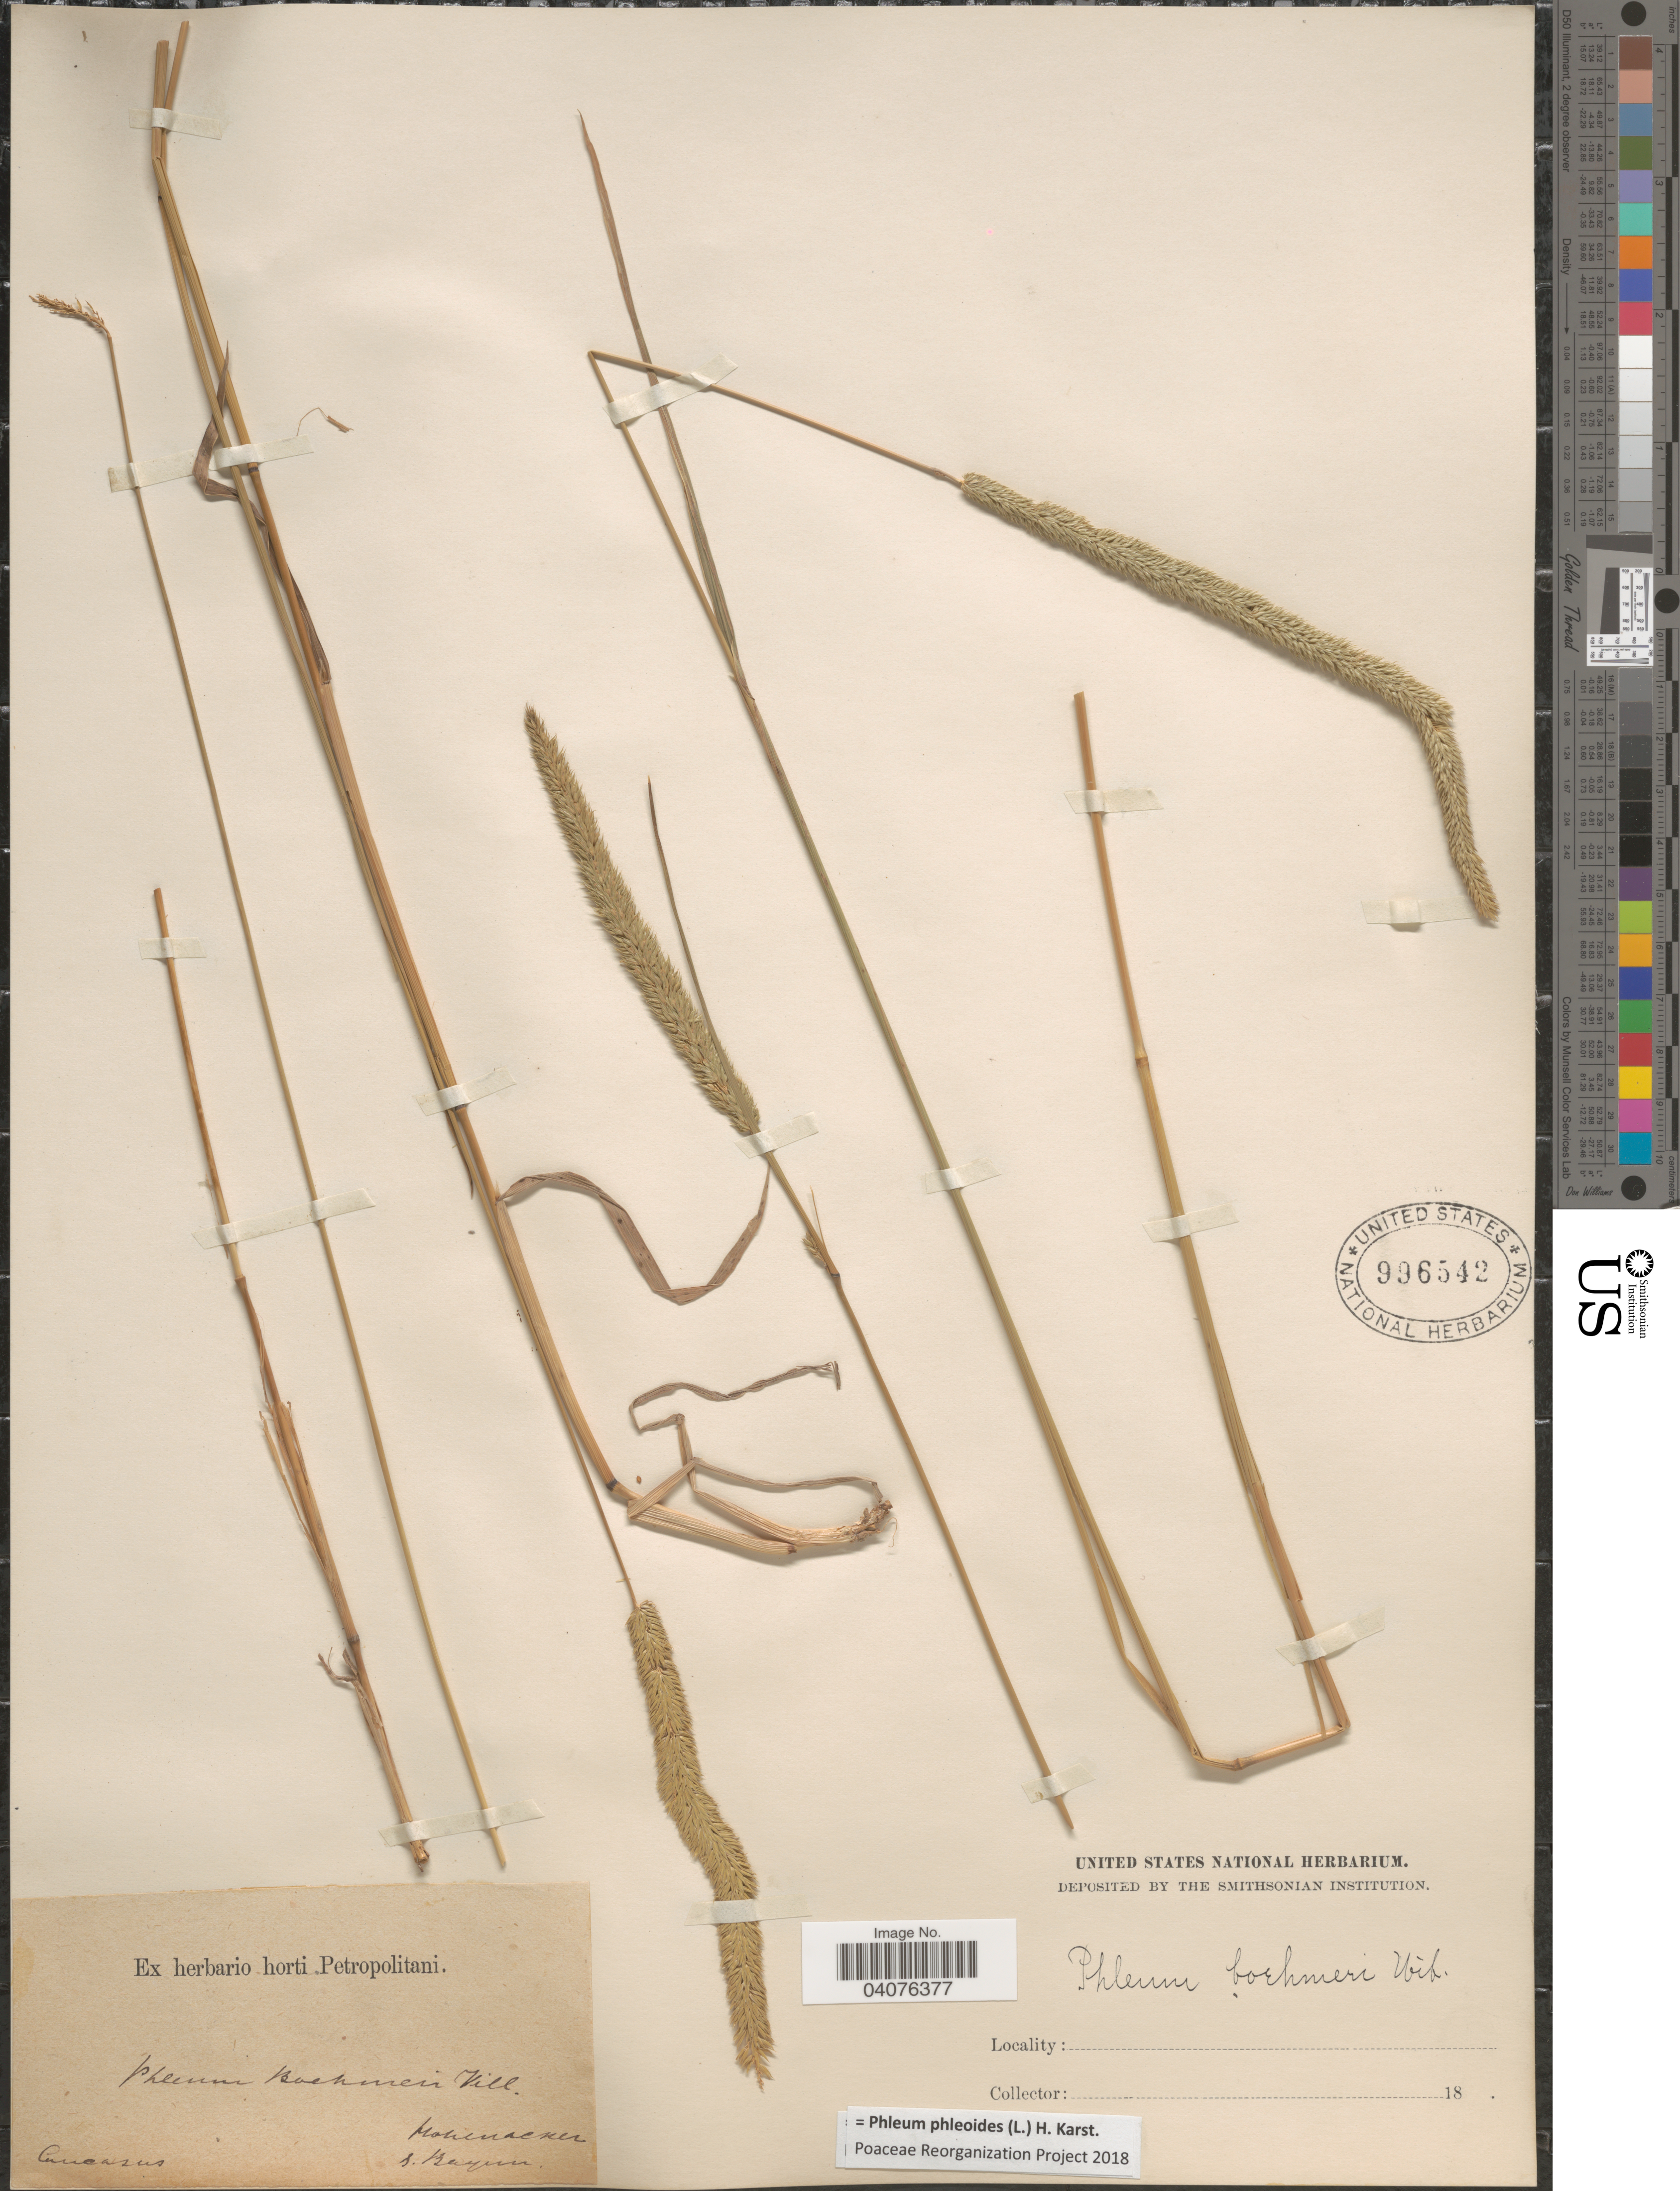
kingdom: Plantae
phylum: Tracheophyta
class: Liliopsida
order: Poales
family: Poaceae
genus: Phleum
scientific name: Phleum phleoides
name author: (L.) H. Karst.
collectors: Hohenacker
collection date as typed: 18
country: Germany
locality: Caucasus. S. Bayern.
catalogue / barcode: US 996542